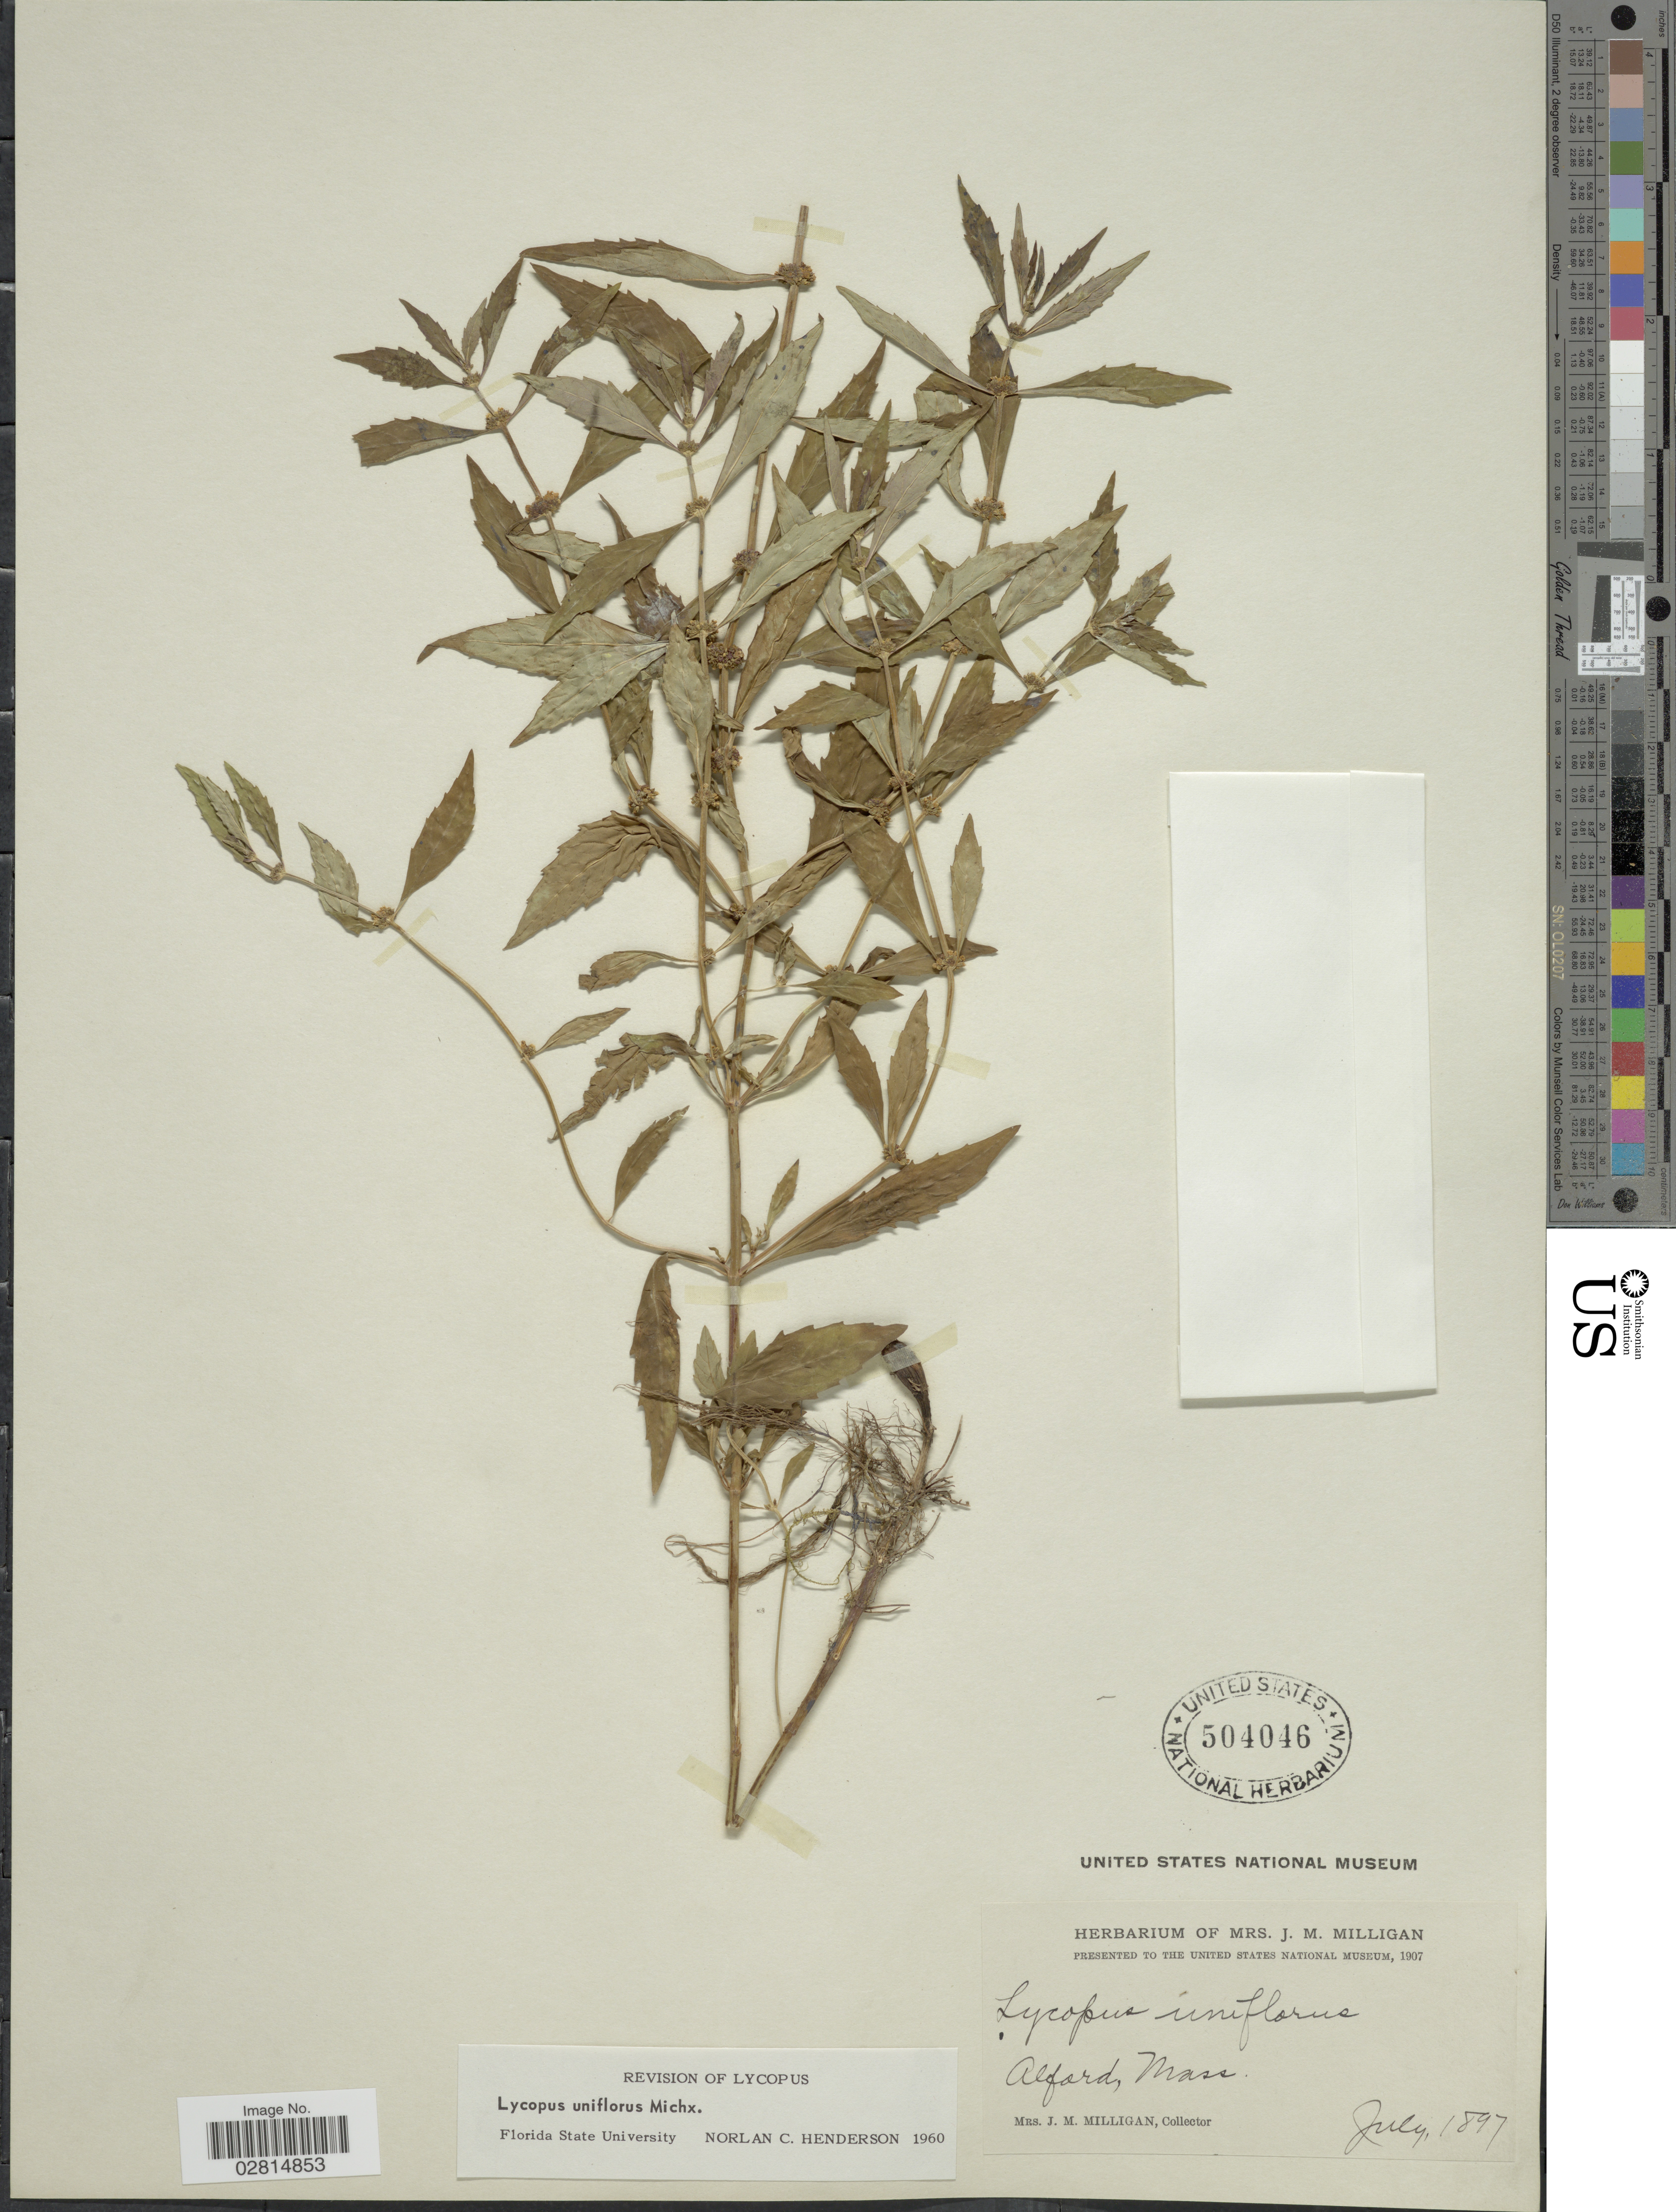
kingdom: Plantae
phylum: Tracheophyta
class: Magnoliopsida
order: Lamiales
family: Lamiaceae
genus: Lycopus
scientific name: Lycopus uniflorus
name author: Michx.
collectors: J. Milligan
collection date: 1897-07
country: United States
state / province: Massachusetts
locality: Alford, Mass.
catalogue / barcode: US 504046